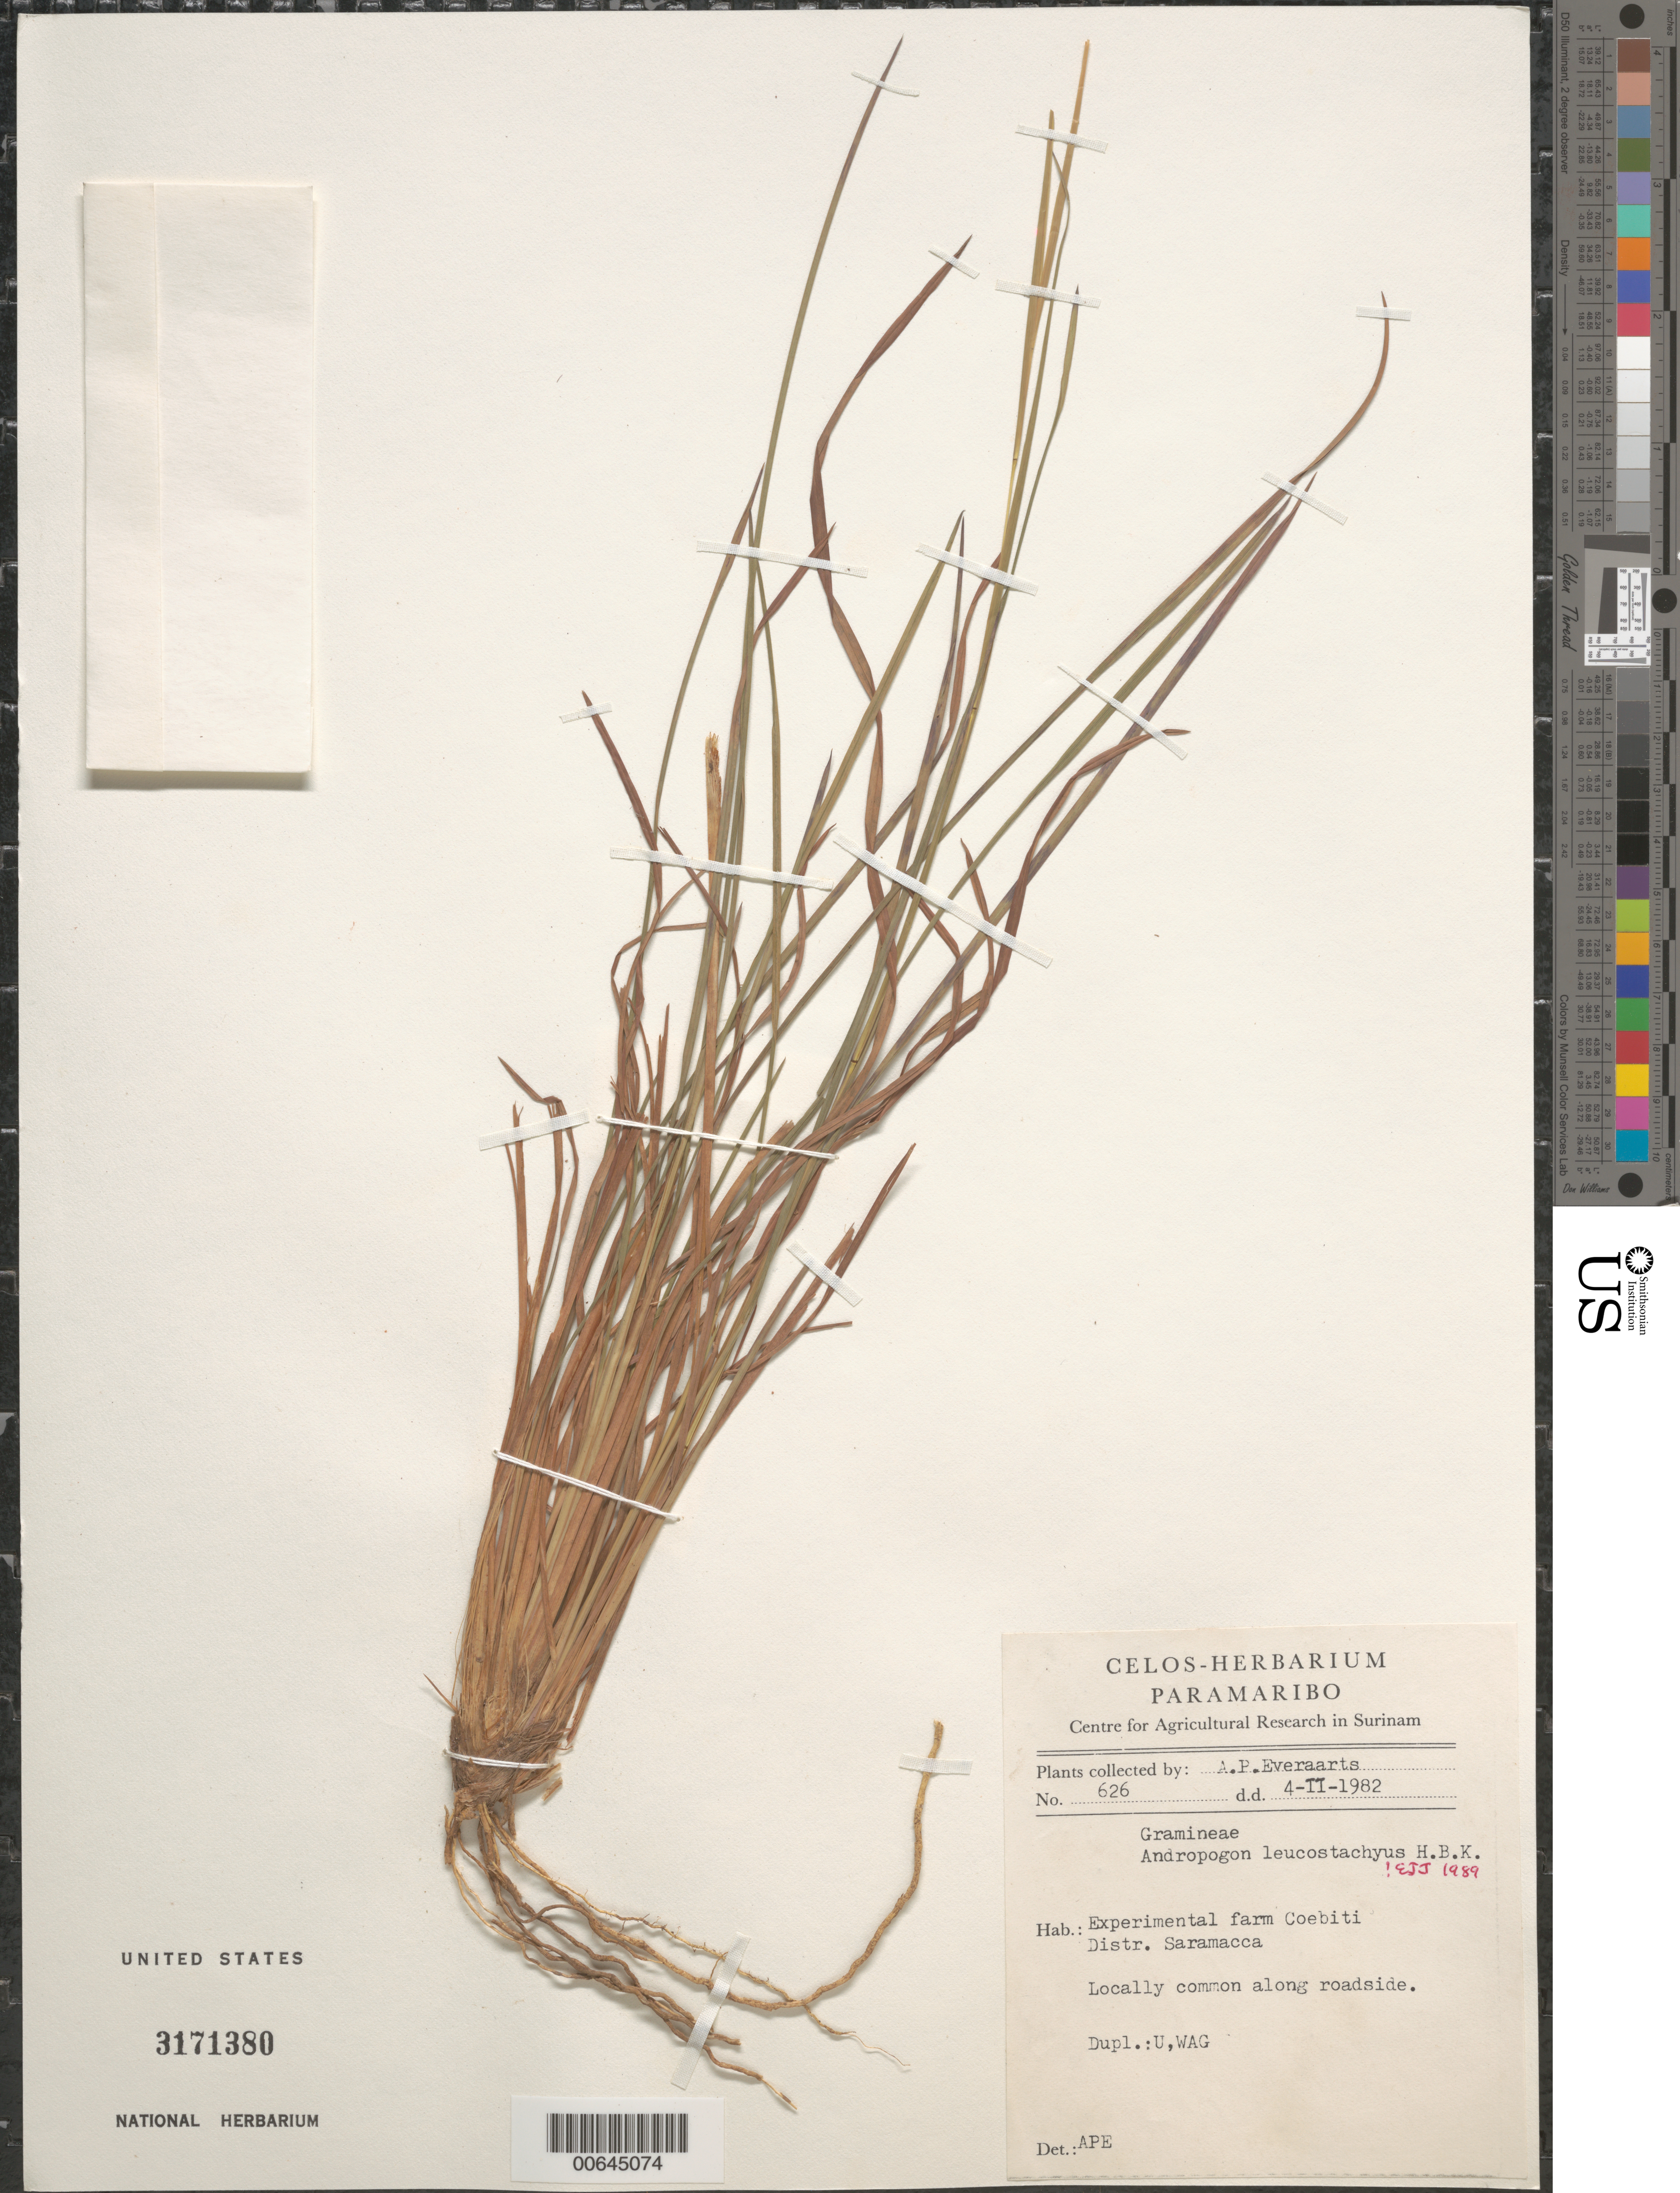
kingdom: Plantae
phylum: Tracheophyta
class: Liliopsida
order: Poales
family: Poaceae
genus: Andropogon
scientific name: Andropogon leucostachyus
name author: Kunth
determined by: Judziewicz, E. J.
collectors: A. Everaarts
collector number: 626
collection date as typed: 4-Feb-82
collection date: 1982-02-04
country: Suriname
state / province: Saramacca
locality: Coebiti Experimental Farm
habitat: Along roadside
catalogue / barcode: US 3171380